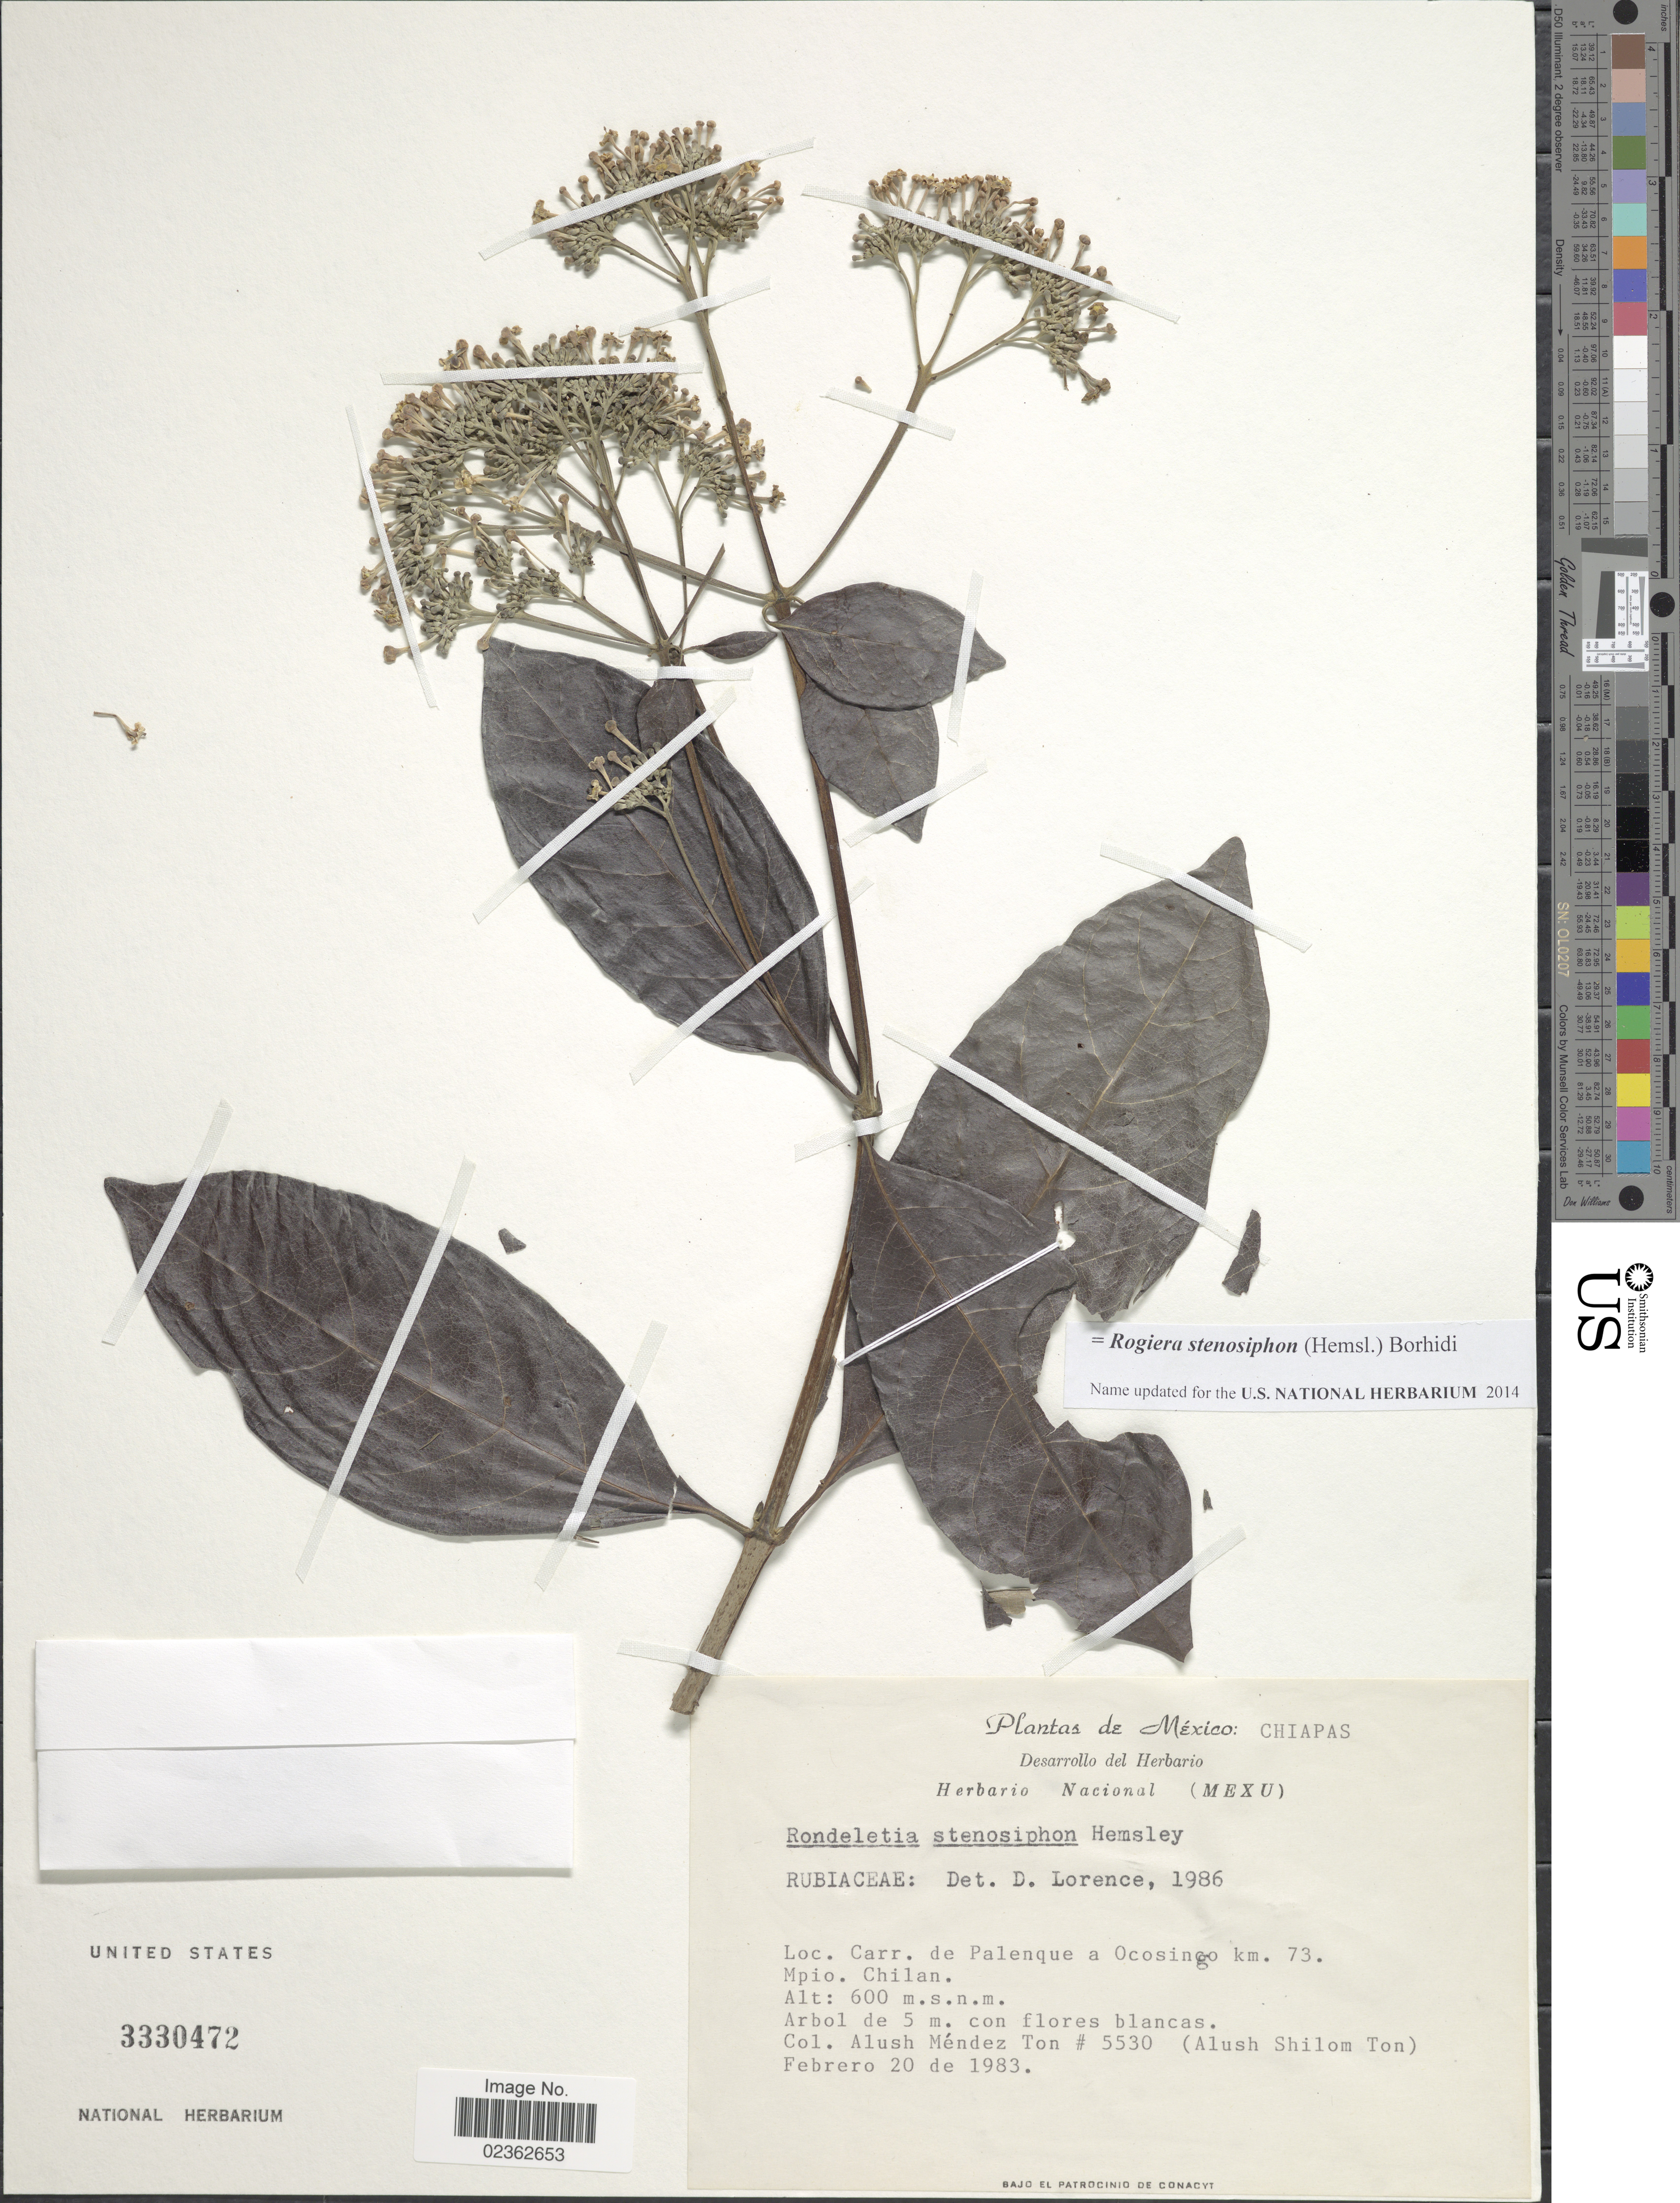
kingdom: Plantae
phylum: Tracheophyta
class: Magnoliopsida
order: Gentianales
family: Rubiaceae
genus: Rogiera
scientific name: Rogiera stenosiphon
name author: (Hemsl.) Borhidi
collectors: A. M. Ton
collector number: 5530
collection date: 1983-02-20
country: Mexico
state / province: Chiapas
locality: Carr. de Palenque a Ocosingo km. 73, Mpio. Chilan.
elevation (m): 600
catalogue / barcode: US 3330472